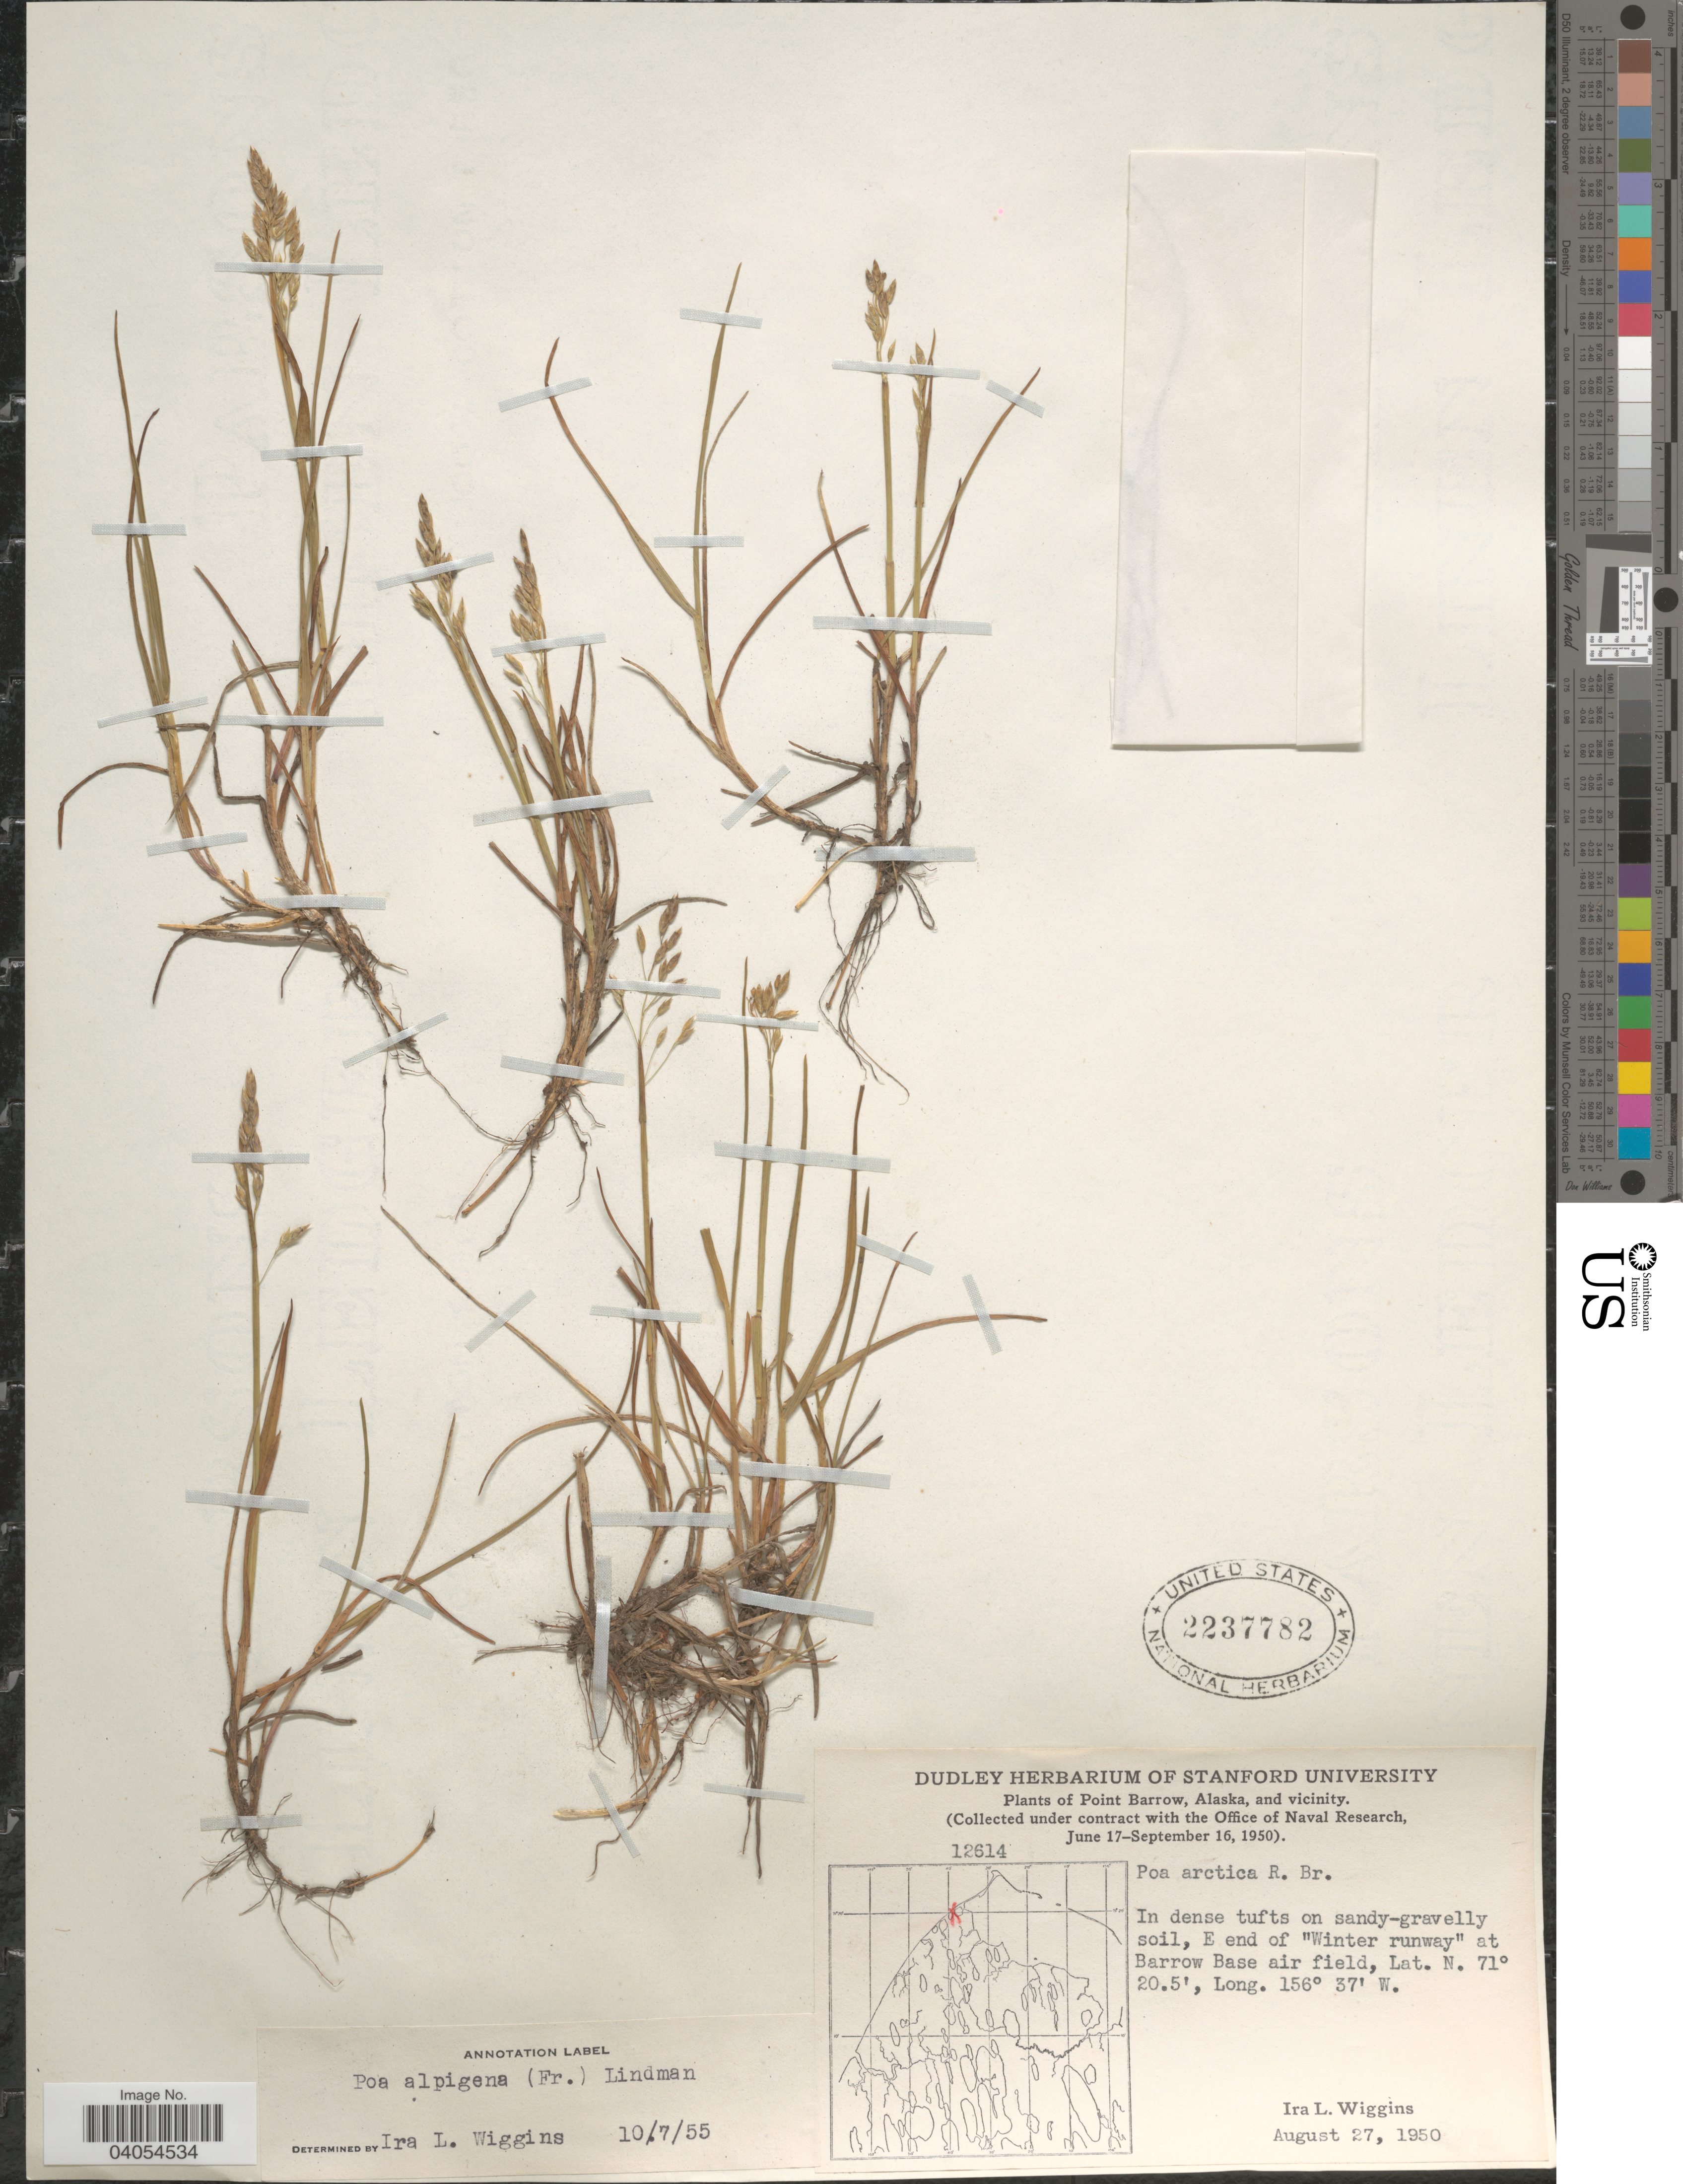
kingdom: Plantae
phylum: Tracheophyta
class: Liliopsida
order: Poales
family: Poaceae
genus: Poa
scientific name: Poa arctica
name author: R. Br.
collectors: I. L. Wiggins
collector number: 12614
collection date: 1950-08-27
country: United States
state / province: Alaska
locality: Point Barrow, Alaska, and vicinity. E end of "Winter runway" at Barrow Base air field.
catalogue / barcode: US 2237782